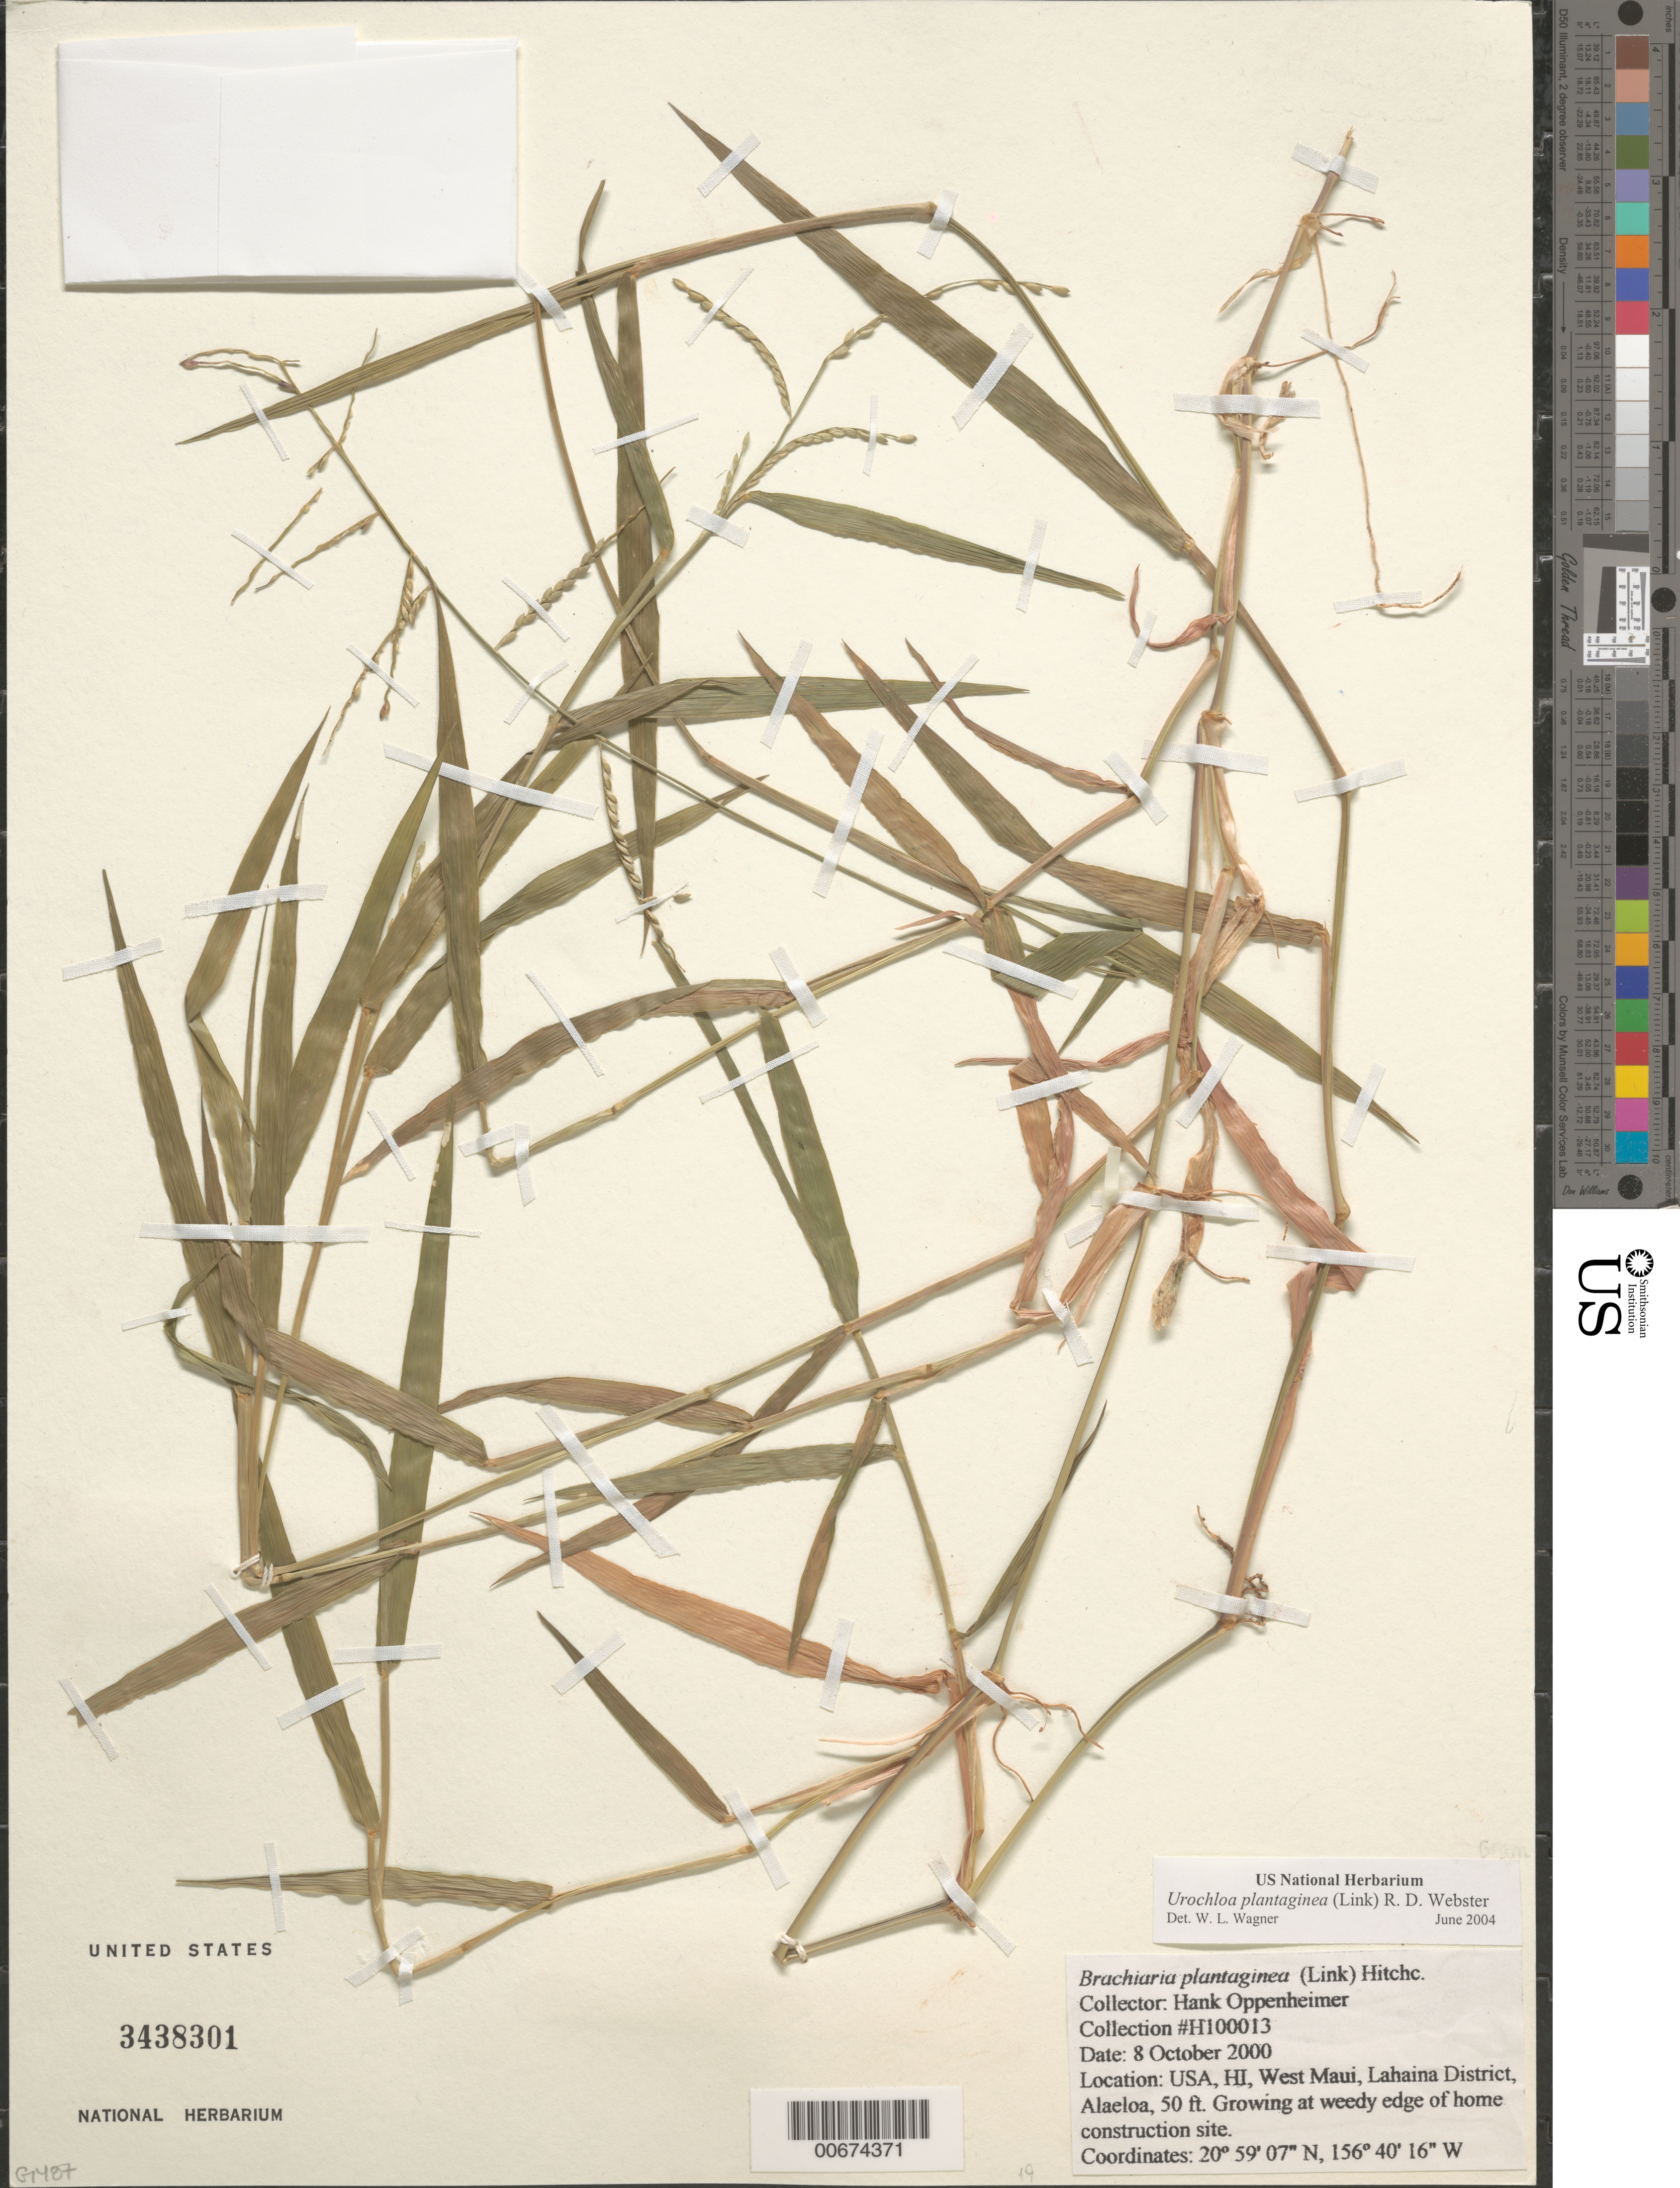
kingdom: Plantae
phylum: Tracheophyta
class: Liliopsida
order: Poales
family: Poaceae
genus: Urochloa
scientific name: Urochloa plantaginea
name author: (Link) R.D. Webster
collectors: H. L. Oppenheimer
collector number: H100013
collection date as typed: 8 Oct 2000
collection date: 2000-10-08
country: United States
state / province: Hawaii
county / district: Maui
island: Maui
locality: W Maui, Lahaina Distr., Alaeoloa,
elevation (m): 15.2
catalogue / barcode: US 3438301